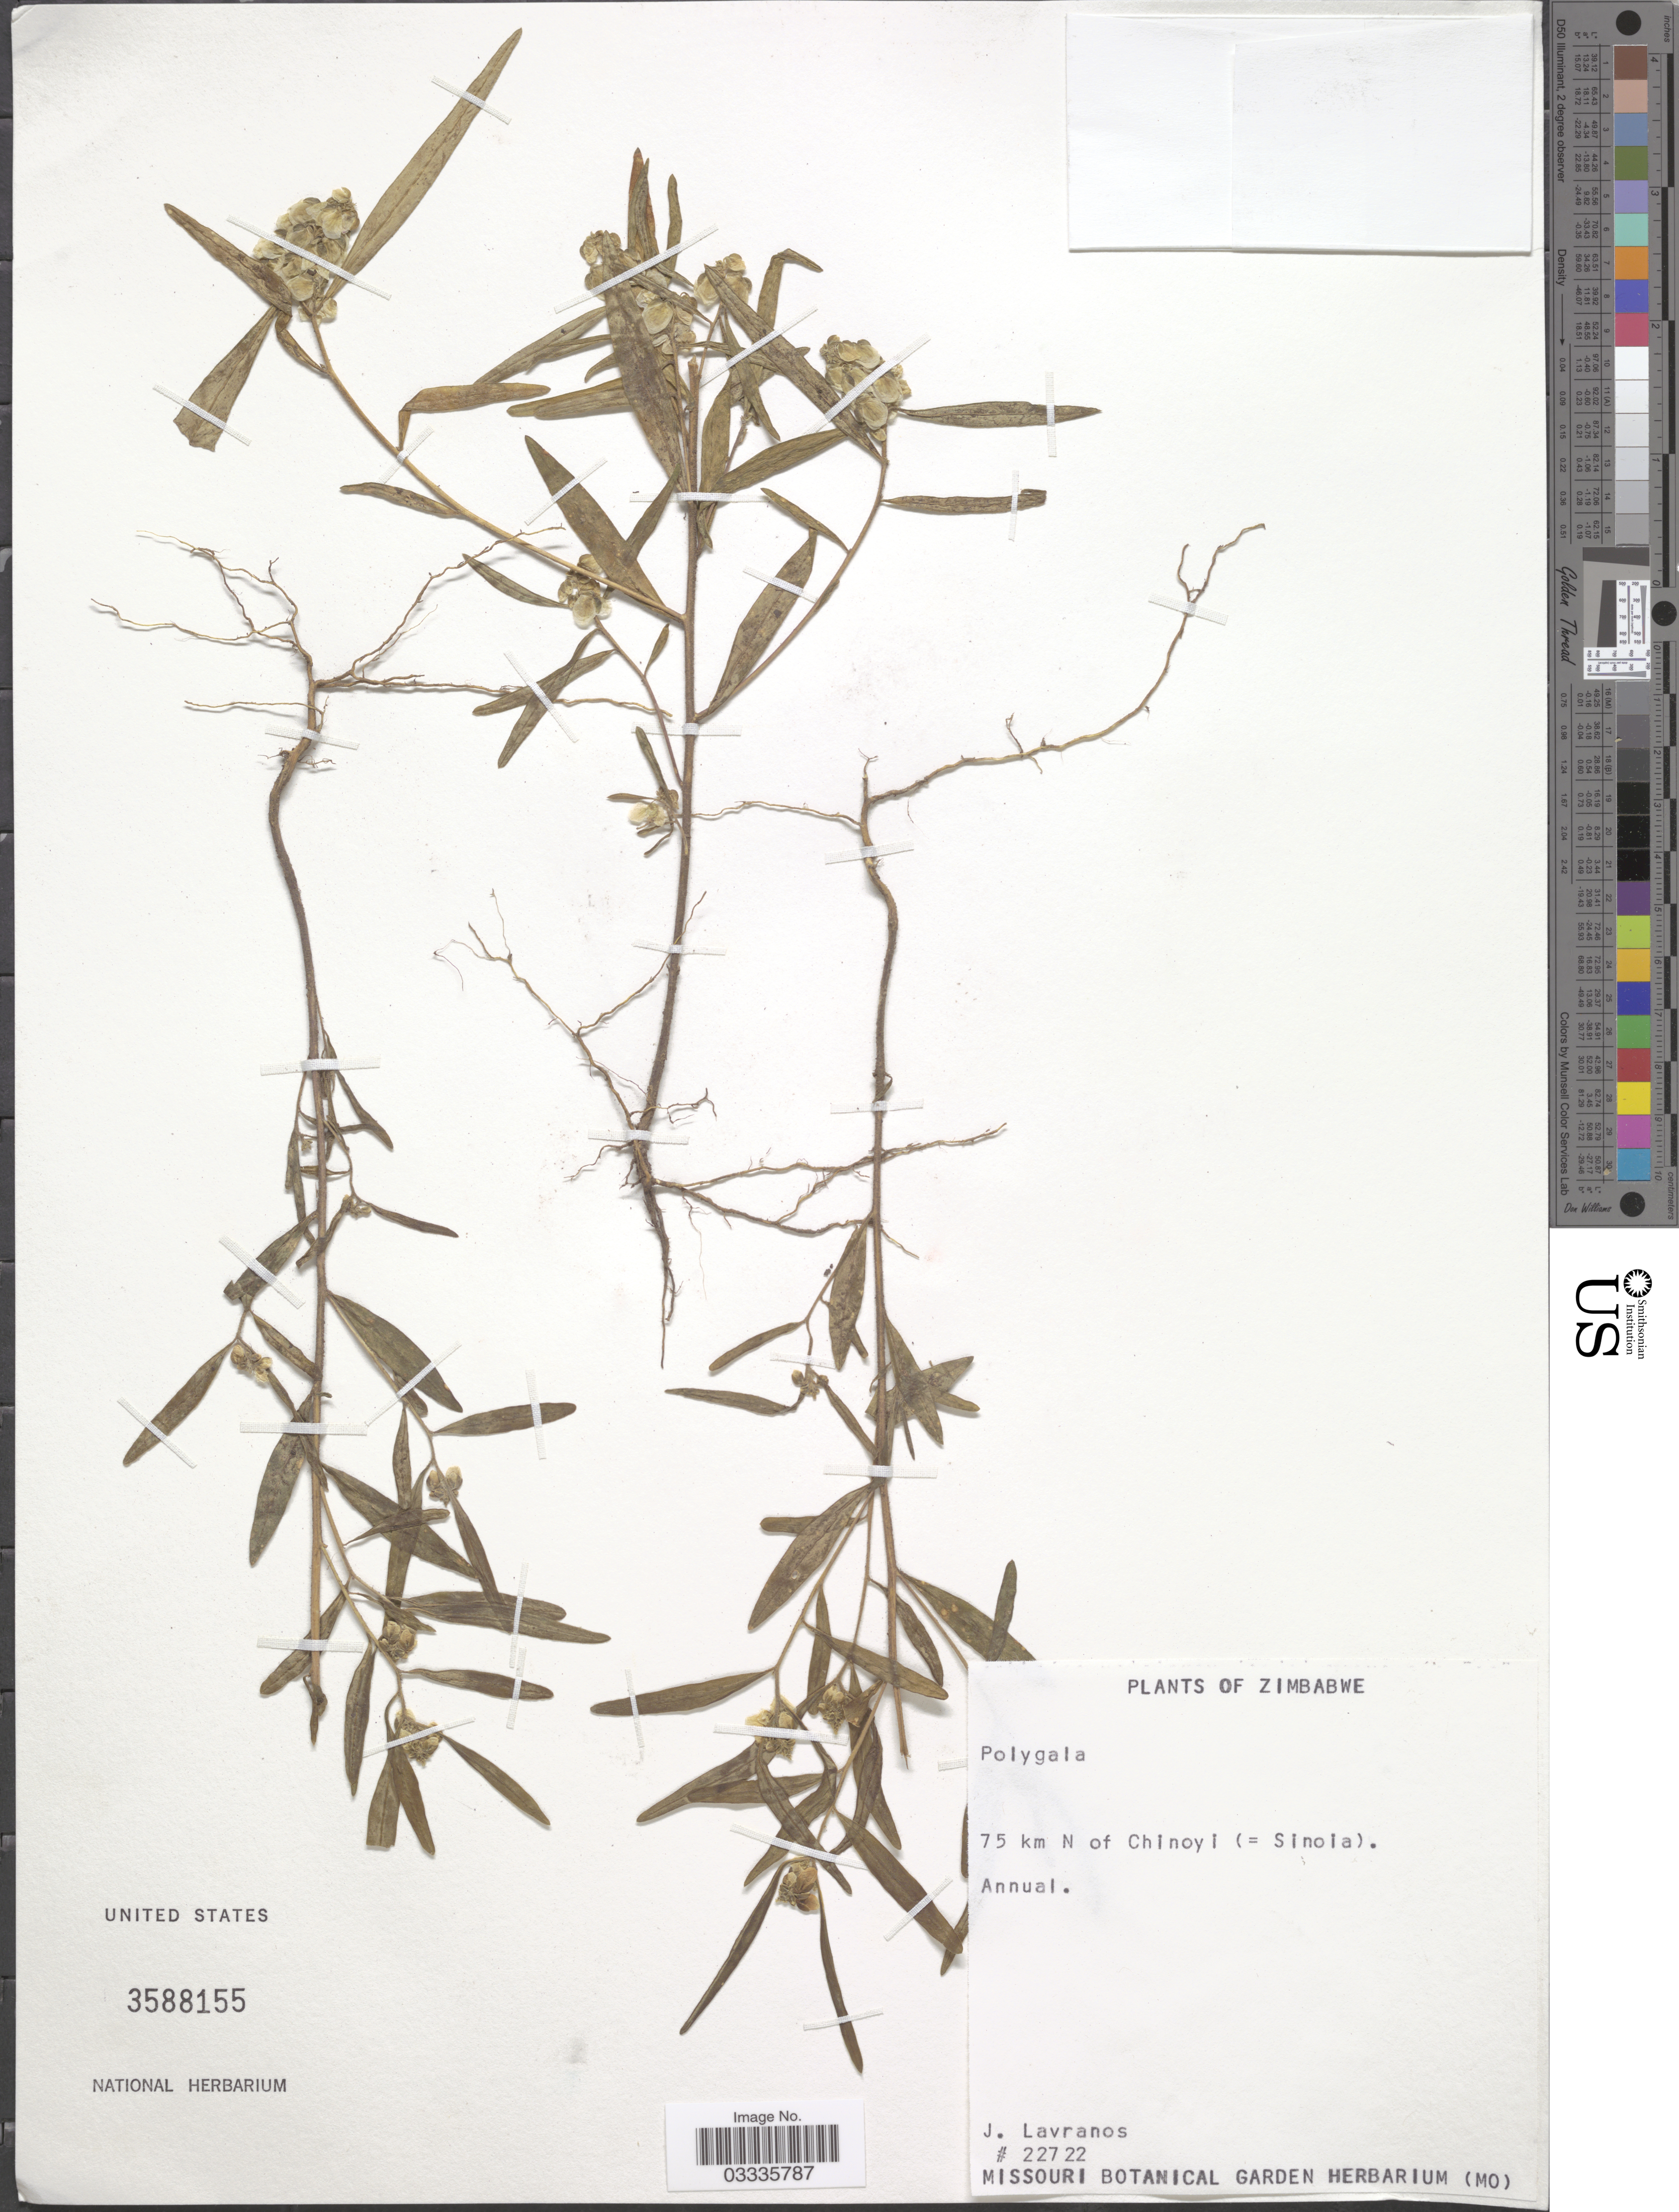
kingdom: Plantae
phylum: Tracheophyta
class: Magnoliopsida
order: Fabales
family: Polygalaceae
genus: Polygala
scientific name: Polygala sp.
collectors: J. Lavranos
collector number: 22722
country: Zimbabwe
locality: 75 km N of Chinoyi (=Sinoia).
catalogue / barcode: US 3588155